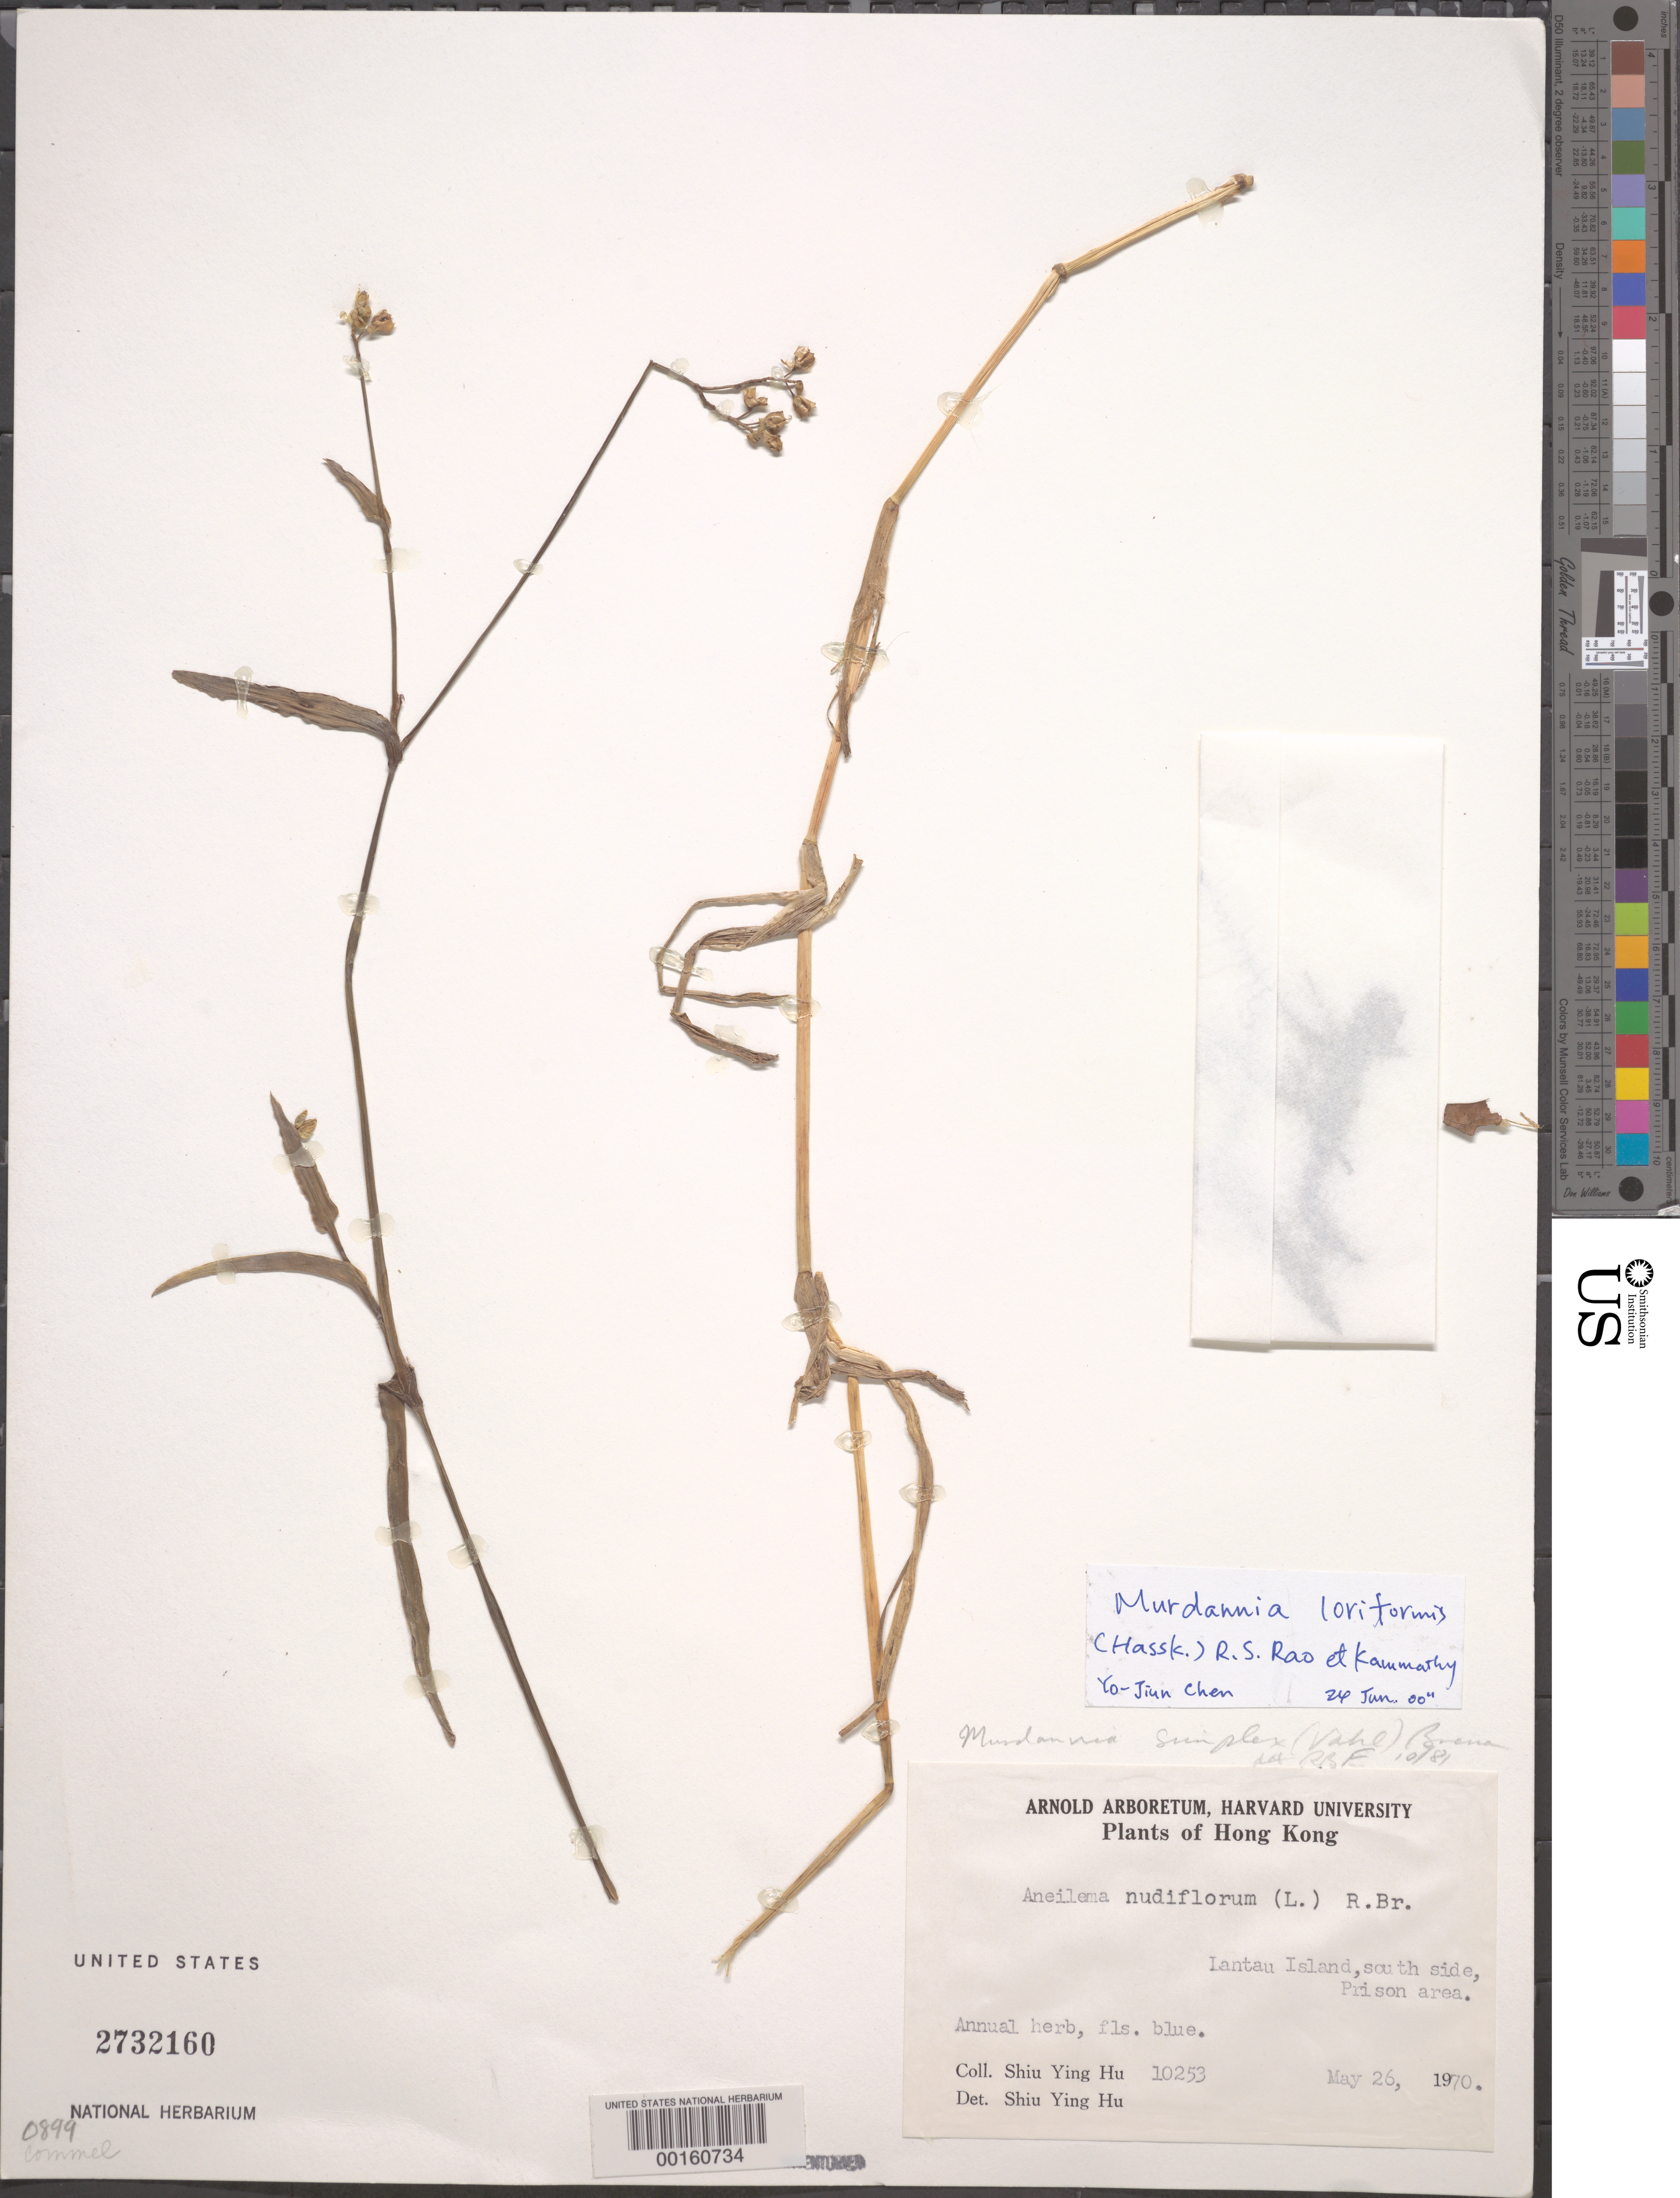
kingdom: Plantae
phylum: Tracheophyta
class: Liliopsida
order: Commelinales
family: Commelinaceae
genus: Murdannia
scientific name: Murdannia loriformis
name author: (Hassk.) R.S. Rao & Kammathy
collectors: S. Y. Hu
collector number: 10253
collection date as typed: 26 May 1970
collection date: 1970-05-26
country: China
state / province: Hong Kong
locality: Lantau island, south side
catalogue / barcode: US 2732160